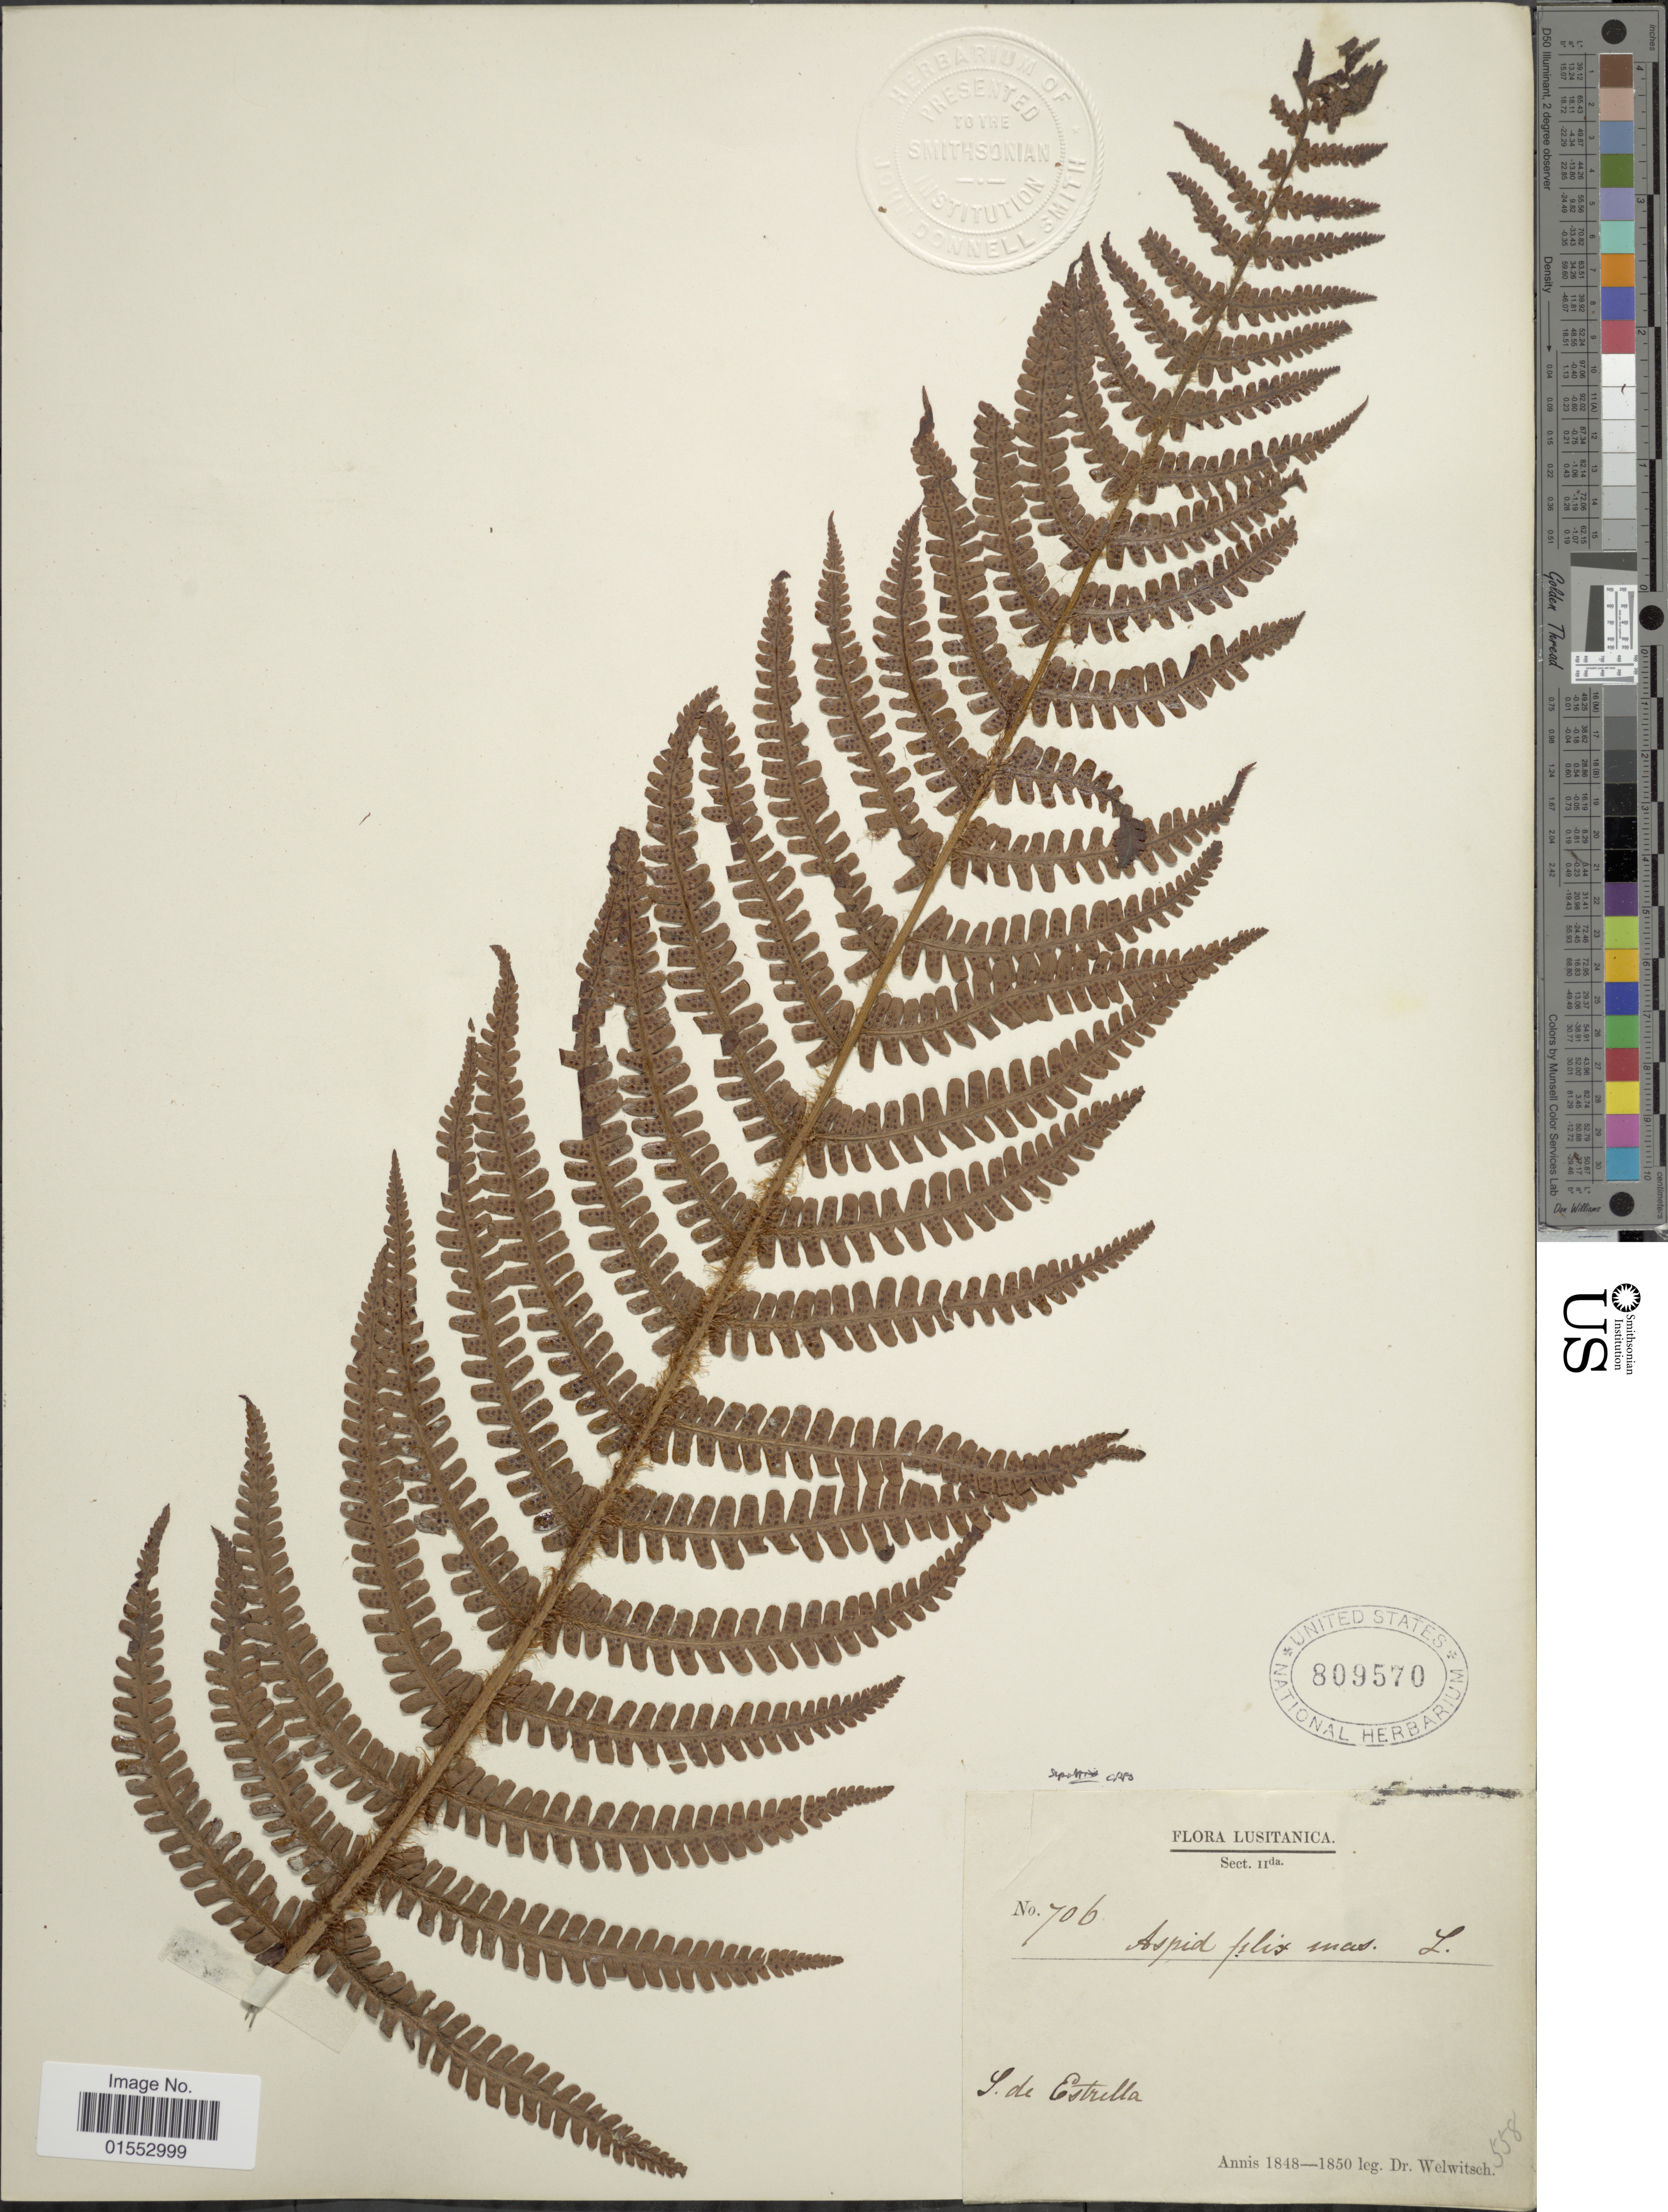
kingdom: Plantae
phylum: Tracheophyta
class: Polypodiopsida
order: Polypodiales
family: Dryopteridaceae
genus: Dryopteris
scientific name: Dryopteris affinis subsp. affinis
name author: (Lowe) Fraser-Jenk.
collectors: -. Welwitsch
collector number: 706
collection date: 1848/1850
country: Portugal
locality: S. de Estrella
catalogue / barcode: US 809570